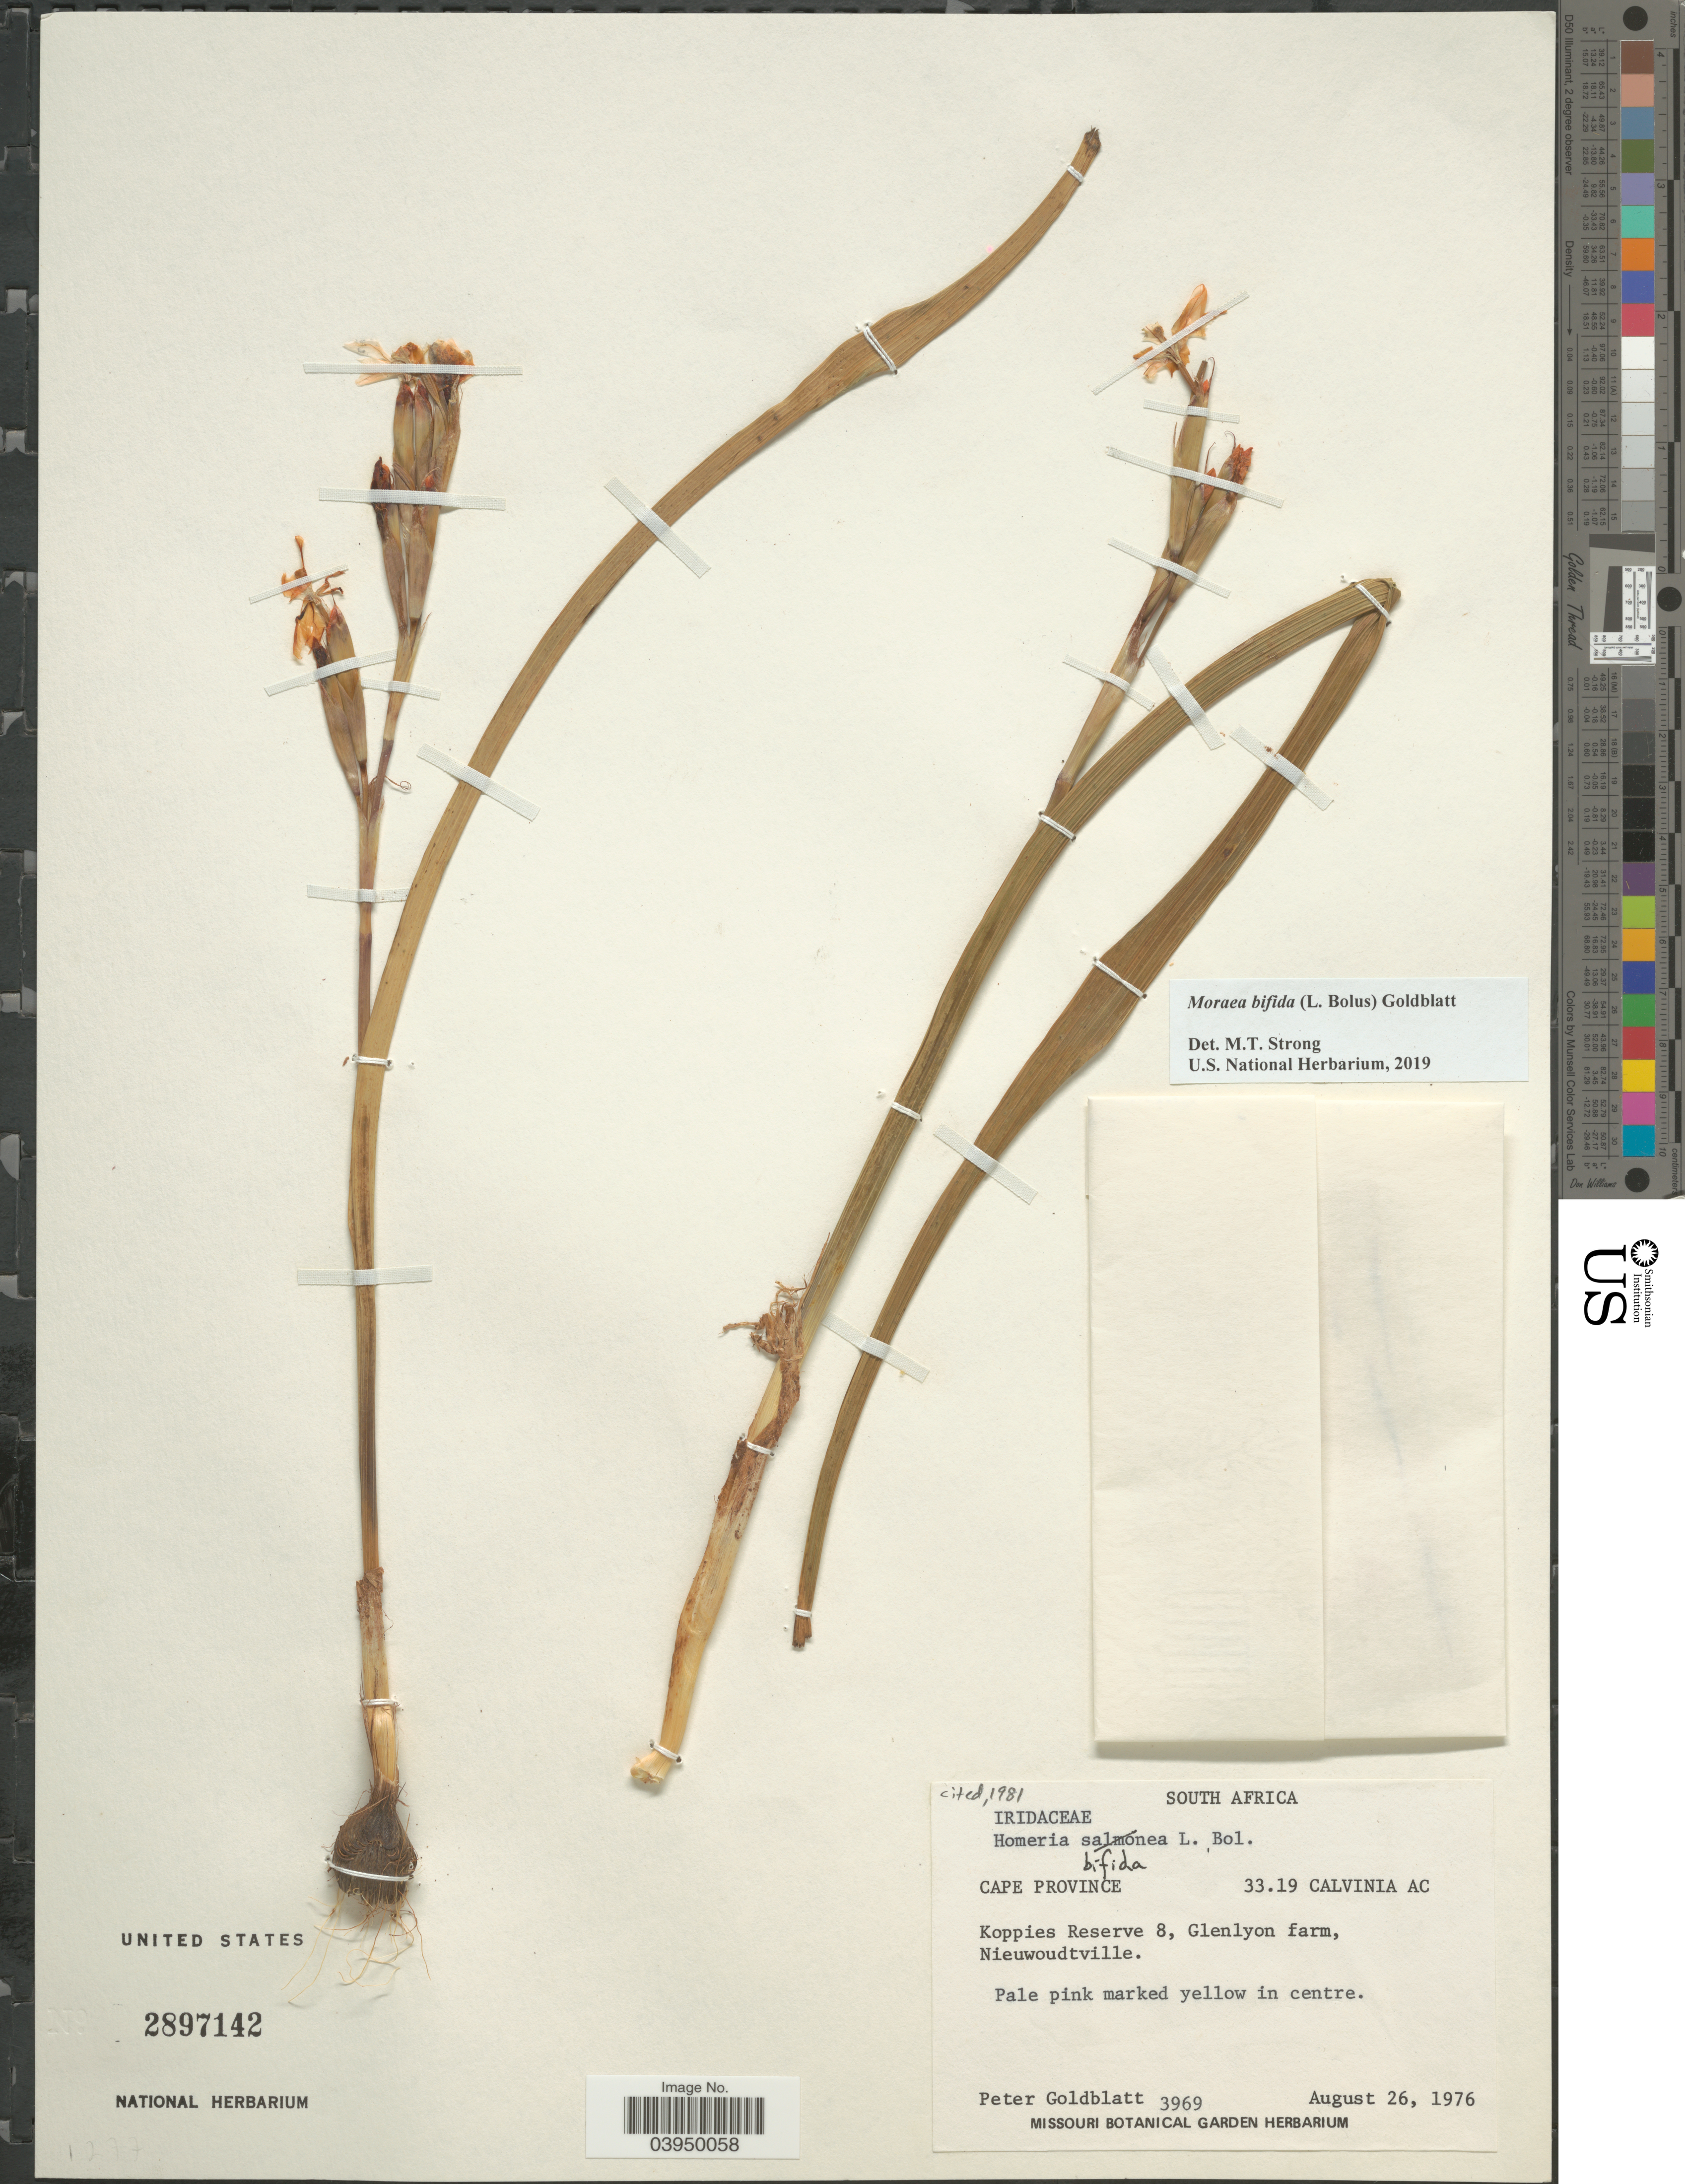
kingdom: Plantae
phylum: Tracheophyta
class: Liliopsida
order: Asparagales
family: Iridaceae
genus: Moraea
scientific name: Moraea bifida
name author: (L. Bolus) Goldblatt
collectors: P. Goldblatt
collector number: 3969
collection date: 1976-08-26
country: South Africa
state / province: Northern Cape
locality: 33.19 Calvinia AC. Koppies Reserve 8, Glenlyon farm, Nieuwoudtville.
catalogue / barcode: US 2897142